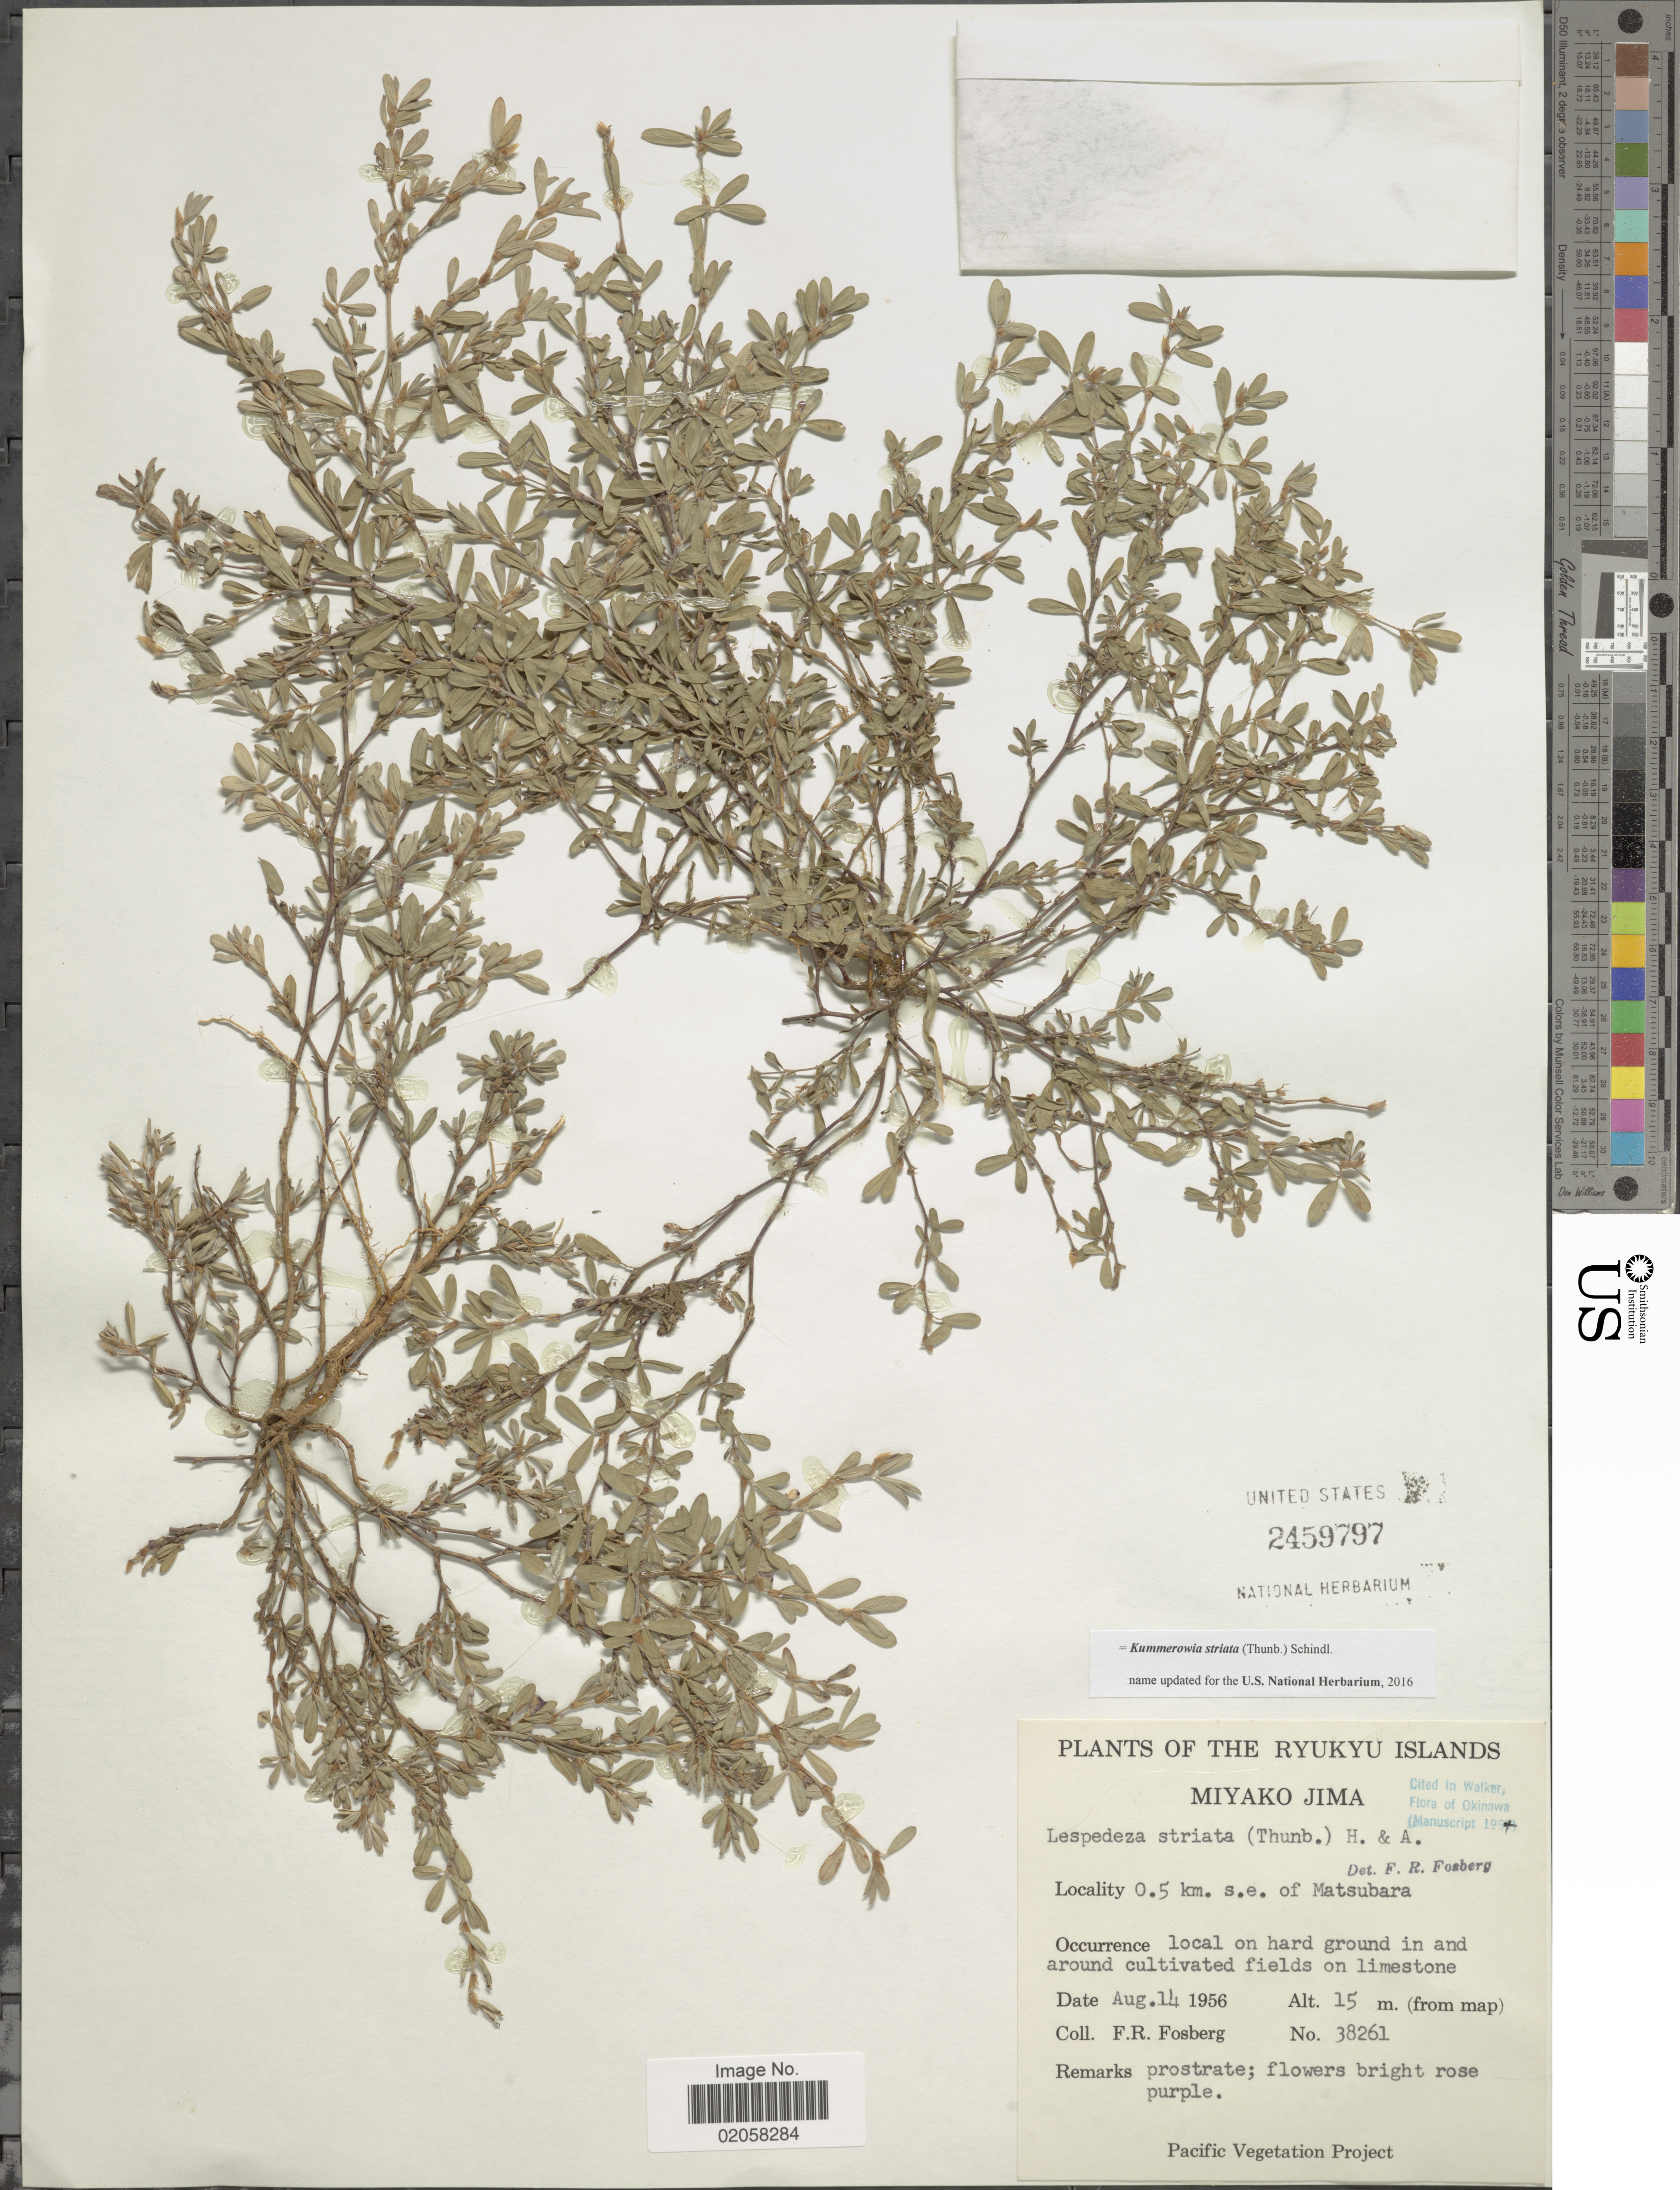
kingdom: Plantae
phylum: Tracheophyta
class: Magnoliopsida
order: Fabales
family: Fabaceae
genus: Kummerowia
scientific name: Kummerowia striata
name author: (Thunb.) Schindl.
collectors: F. R. Fosberg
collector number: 38261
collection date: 1956-08-14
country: Japan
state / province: Okinawa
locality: The Ryukyu Islands, Miyako Jima, 0.5 km. s.e. of Matsubara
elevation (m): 15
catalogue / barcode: US 2459797